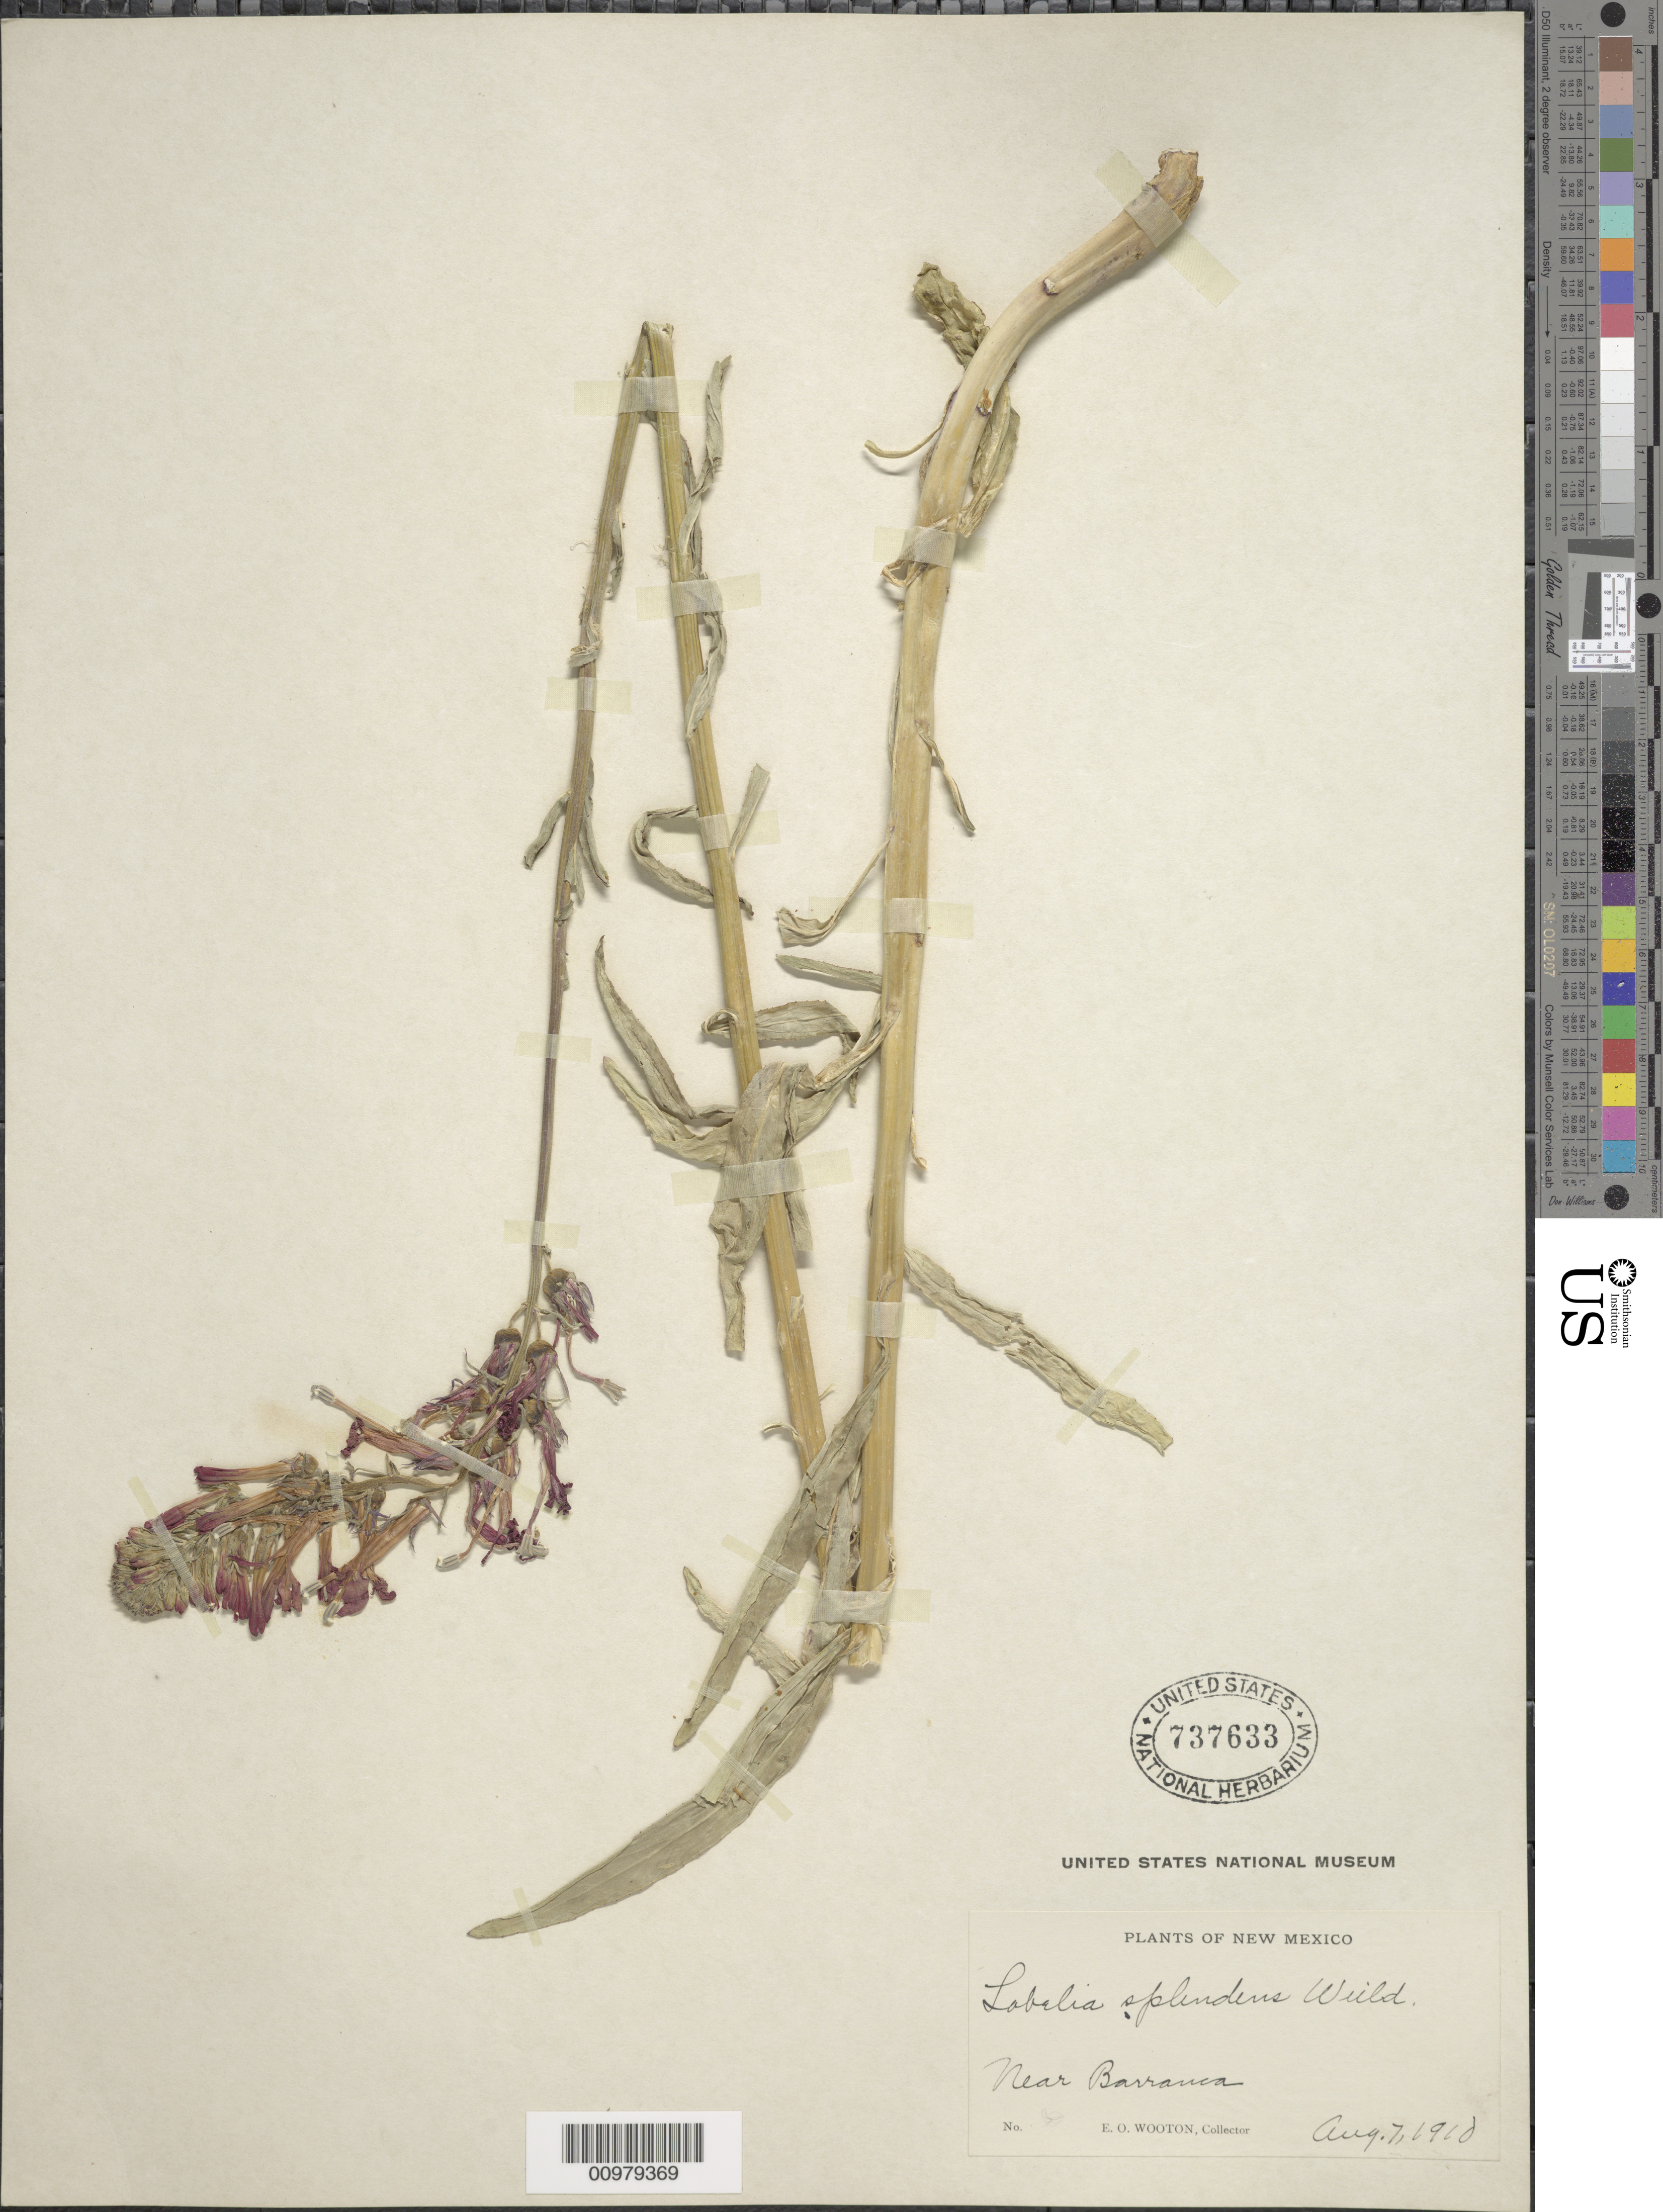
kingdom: Plantae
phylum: Tracheophyta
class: Magnoliopsida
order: Asterales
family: Campanulaceae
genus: Lobelia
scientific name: Lobelia cardinalis var. phyllostachya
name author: (Engelm.) McVaugh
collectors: E. O. Wooton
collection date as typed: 07 Aug 1910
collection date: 1910-08-07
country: United States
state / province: New Mexico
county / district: Socorro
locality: Near Barranca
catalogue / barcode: US 737633